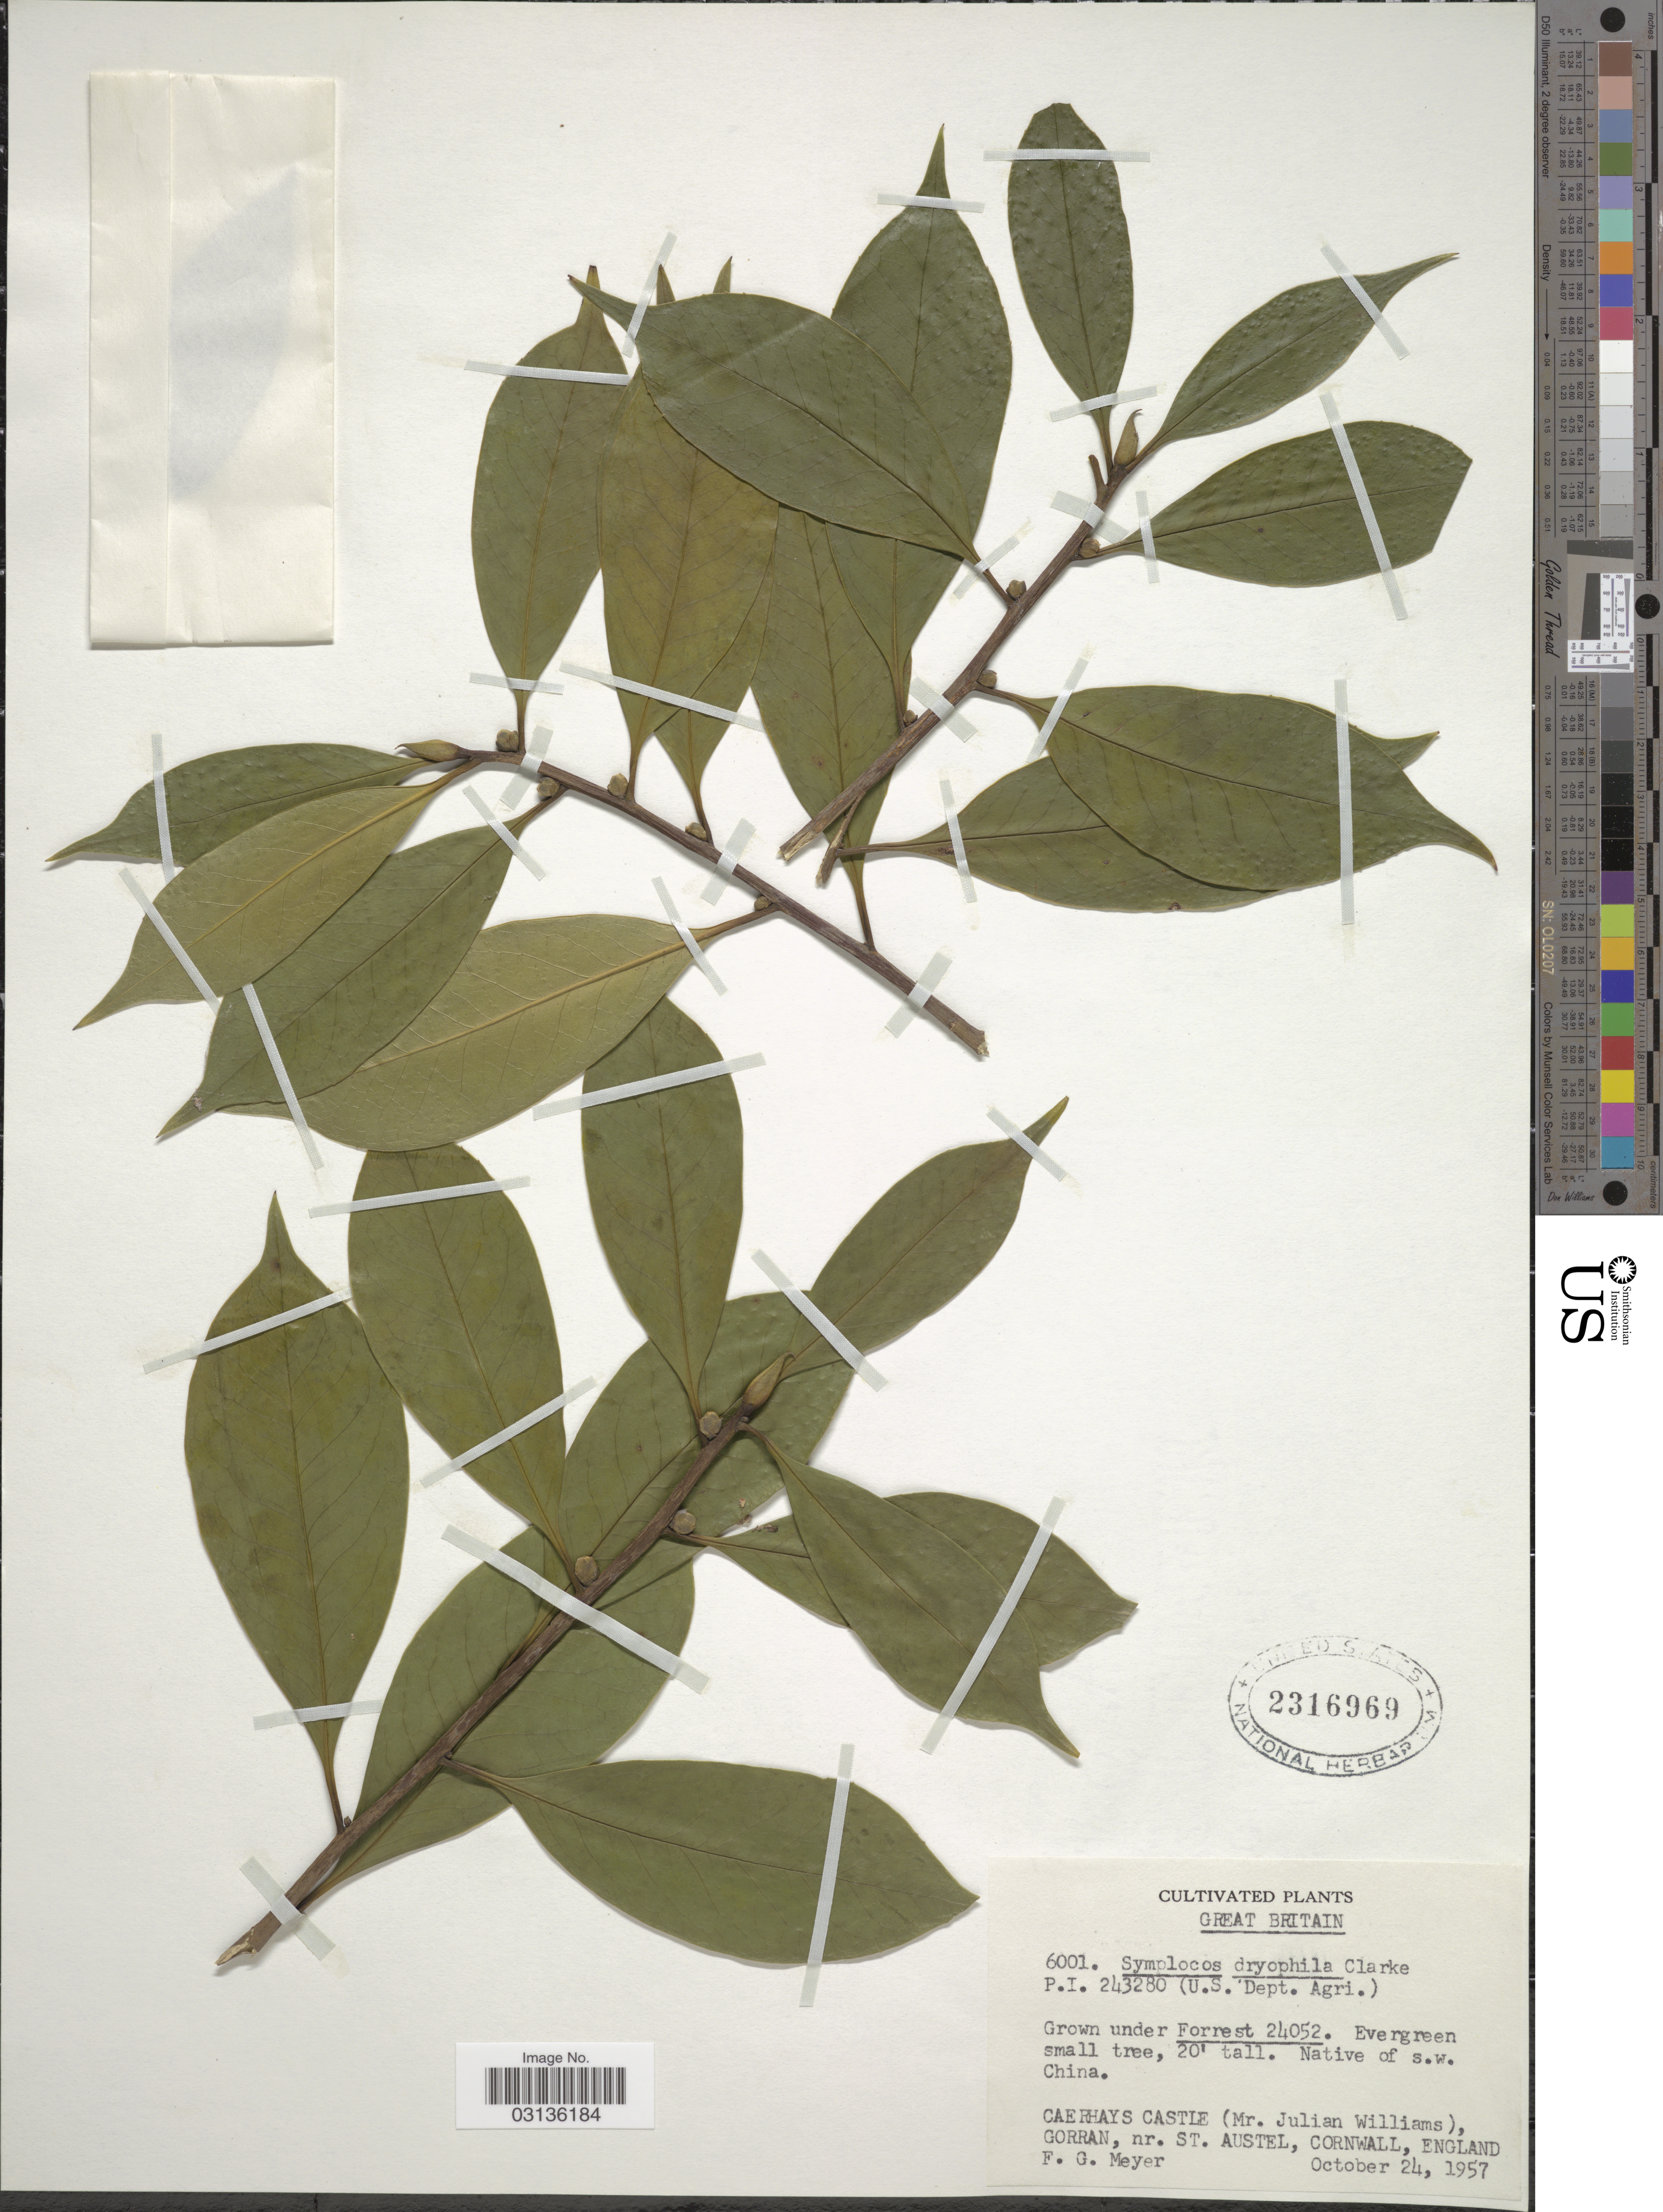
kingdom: Plantae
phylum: Tracheophyta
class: Magnoliopsida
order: Ericales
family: Symplocaceae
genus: Symplocos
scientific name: Symplocos dryophila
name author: C.B. Clarke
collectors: F. G. Meyer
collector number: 6001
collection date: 1957-10-24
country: United Kingdom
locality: Great Britain. Caerhays Castle (Mr. Julian Williams), Gorran, nr. St. Austel, Cornwall, England.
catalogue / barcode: US 2316969